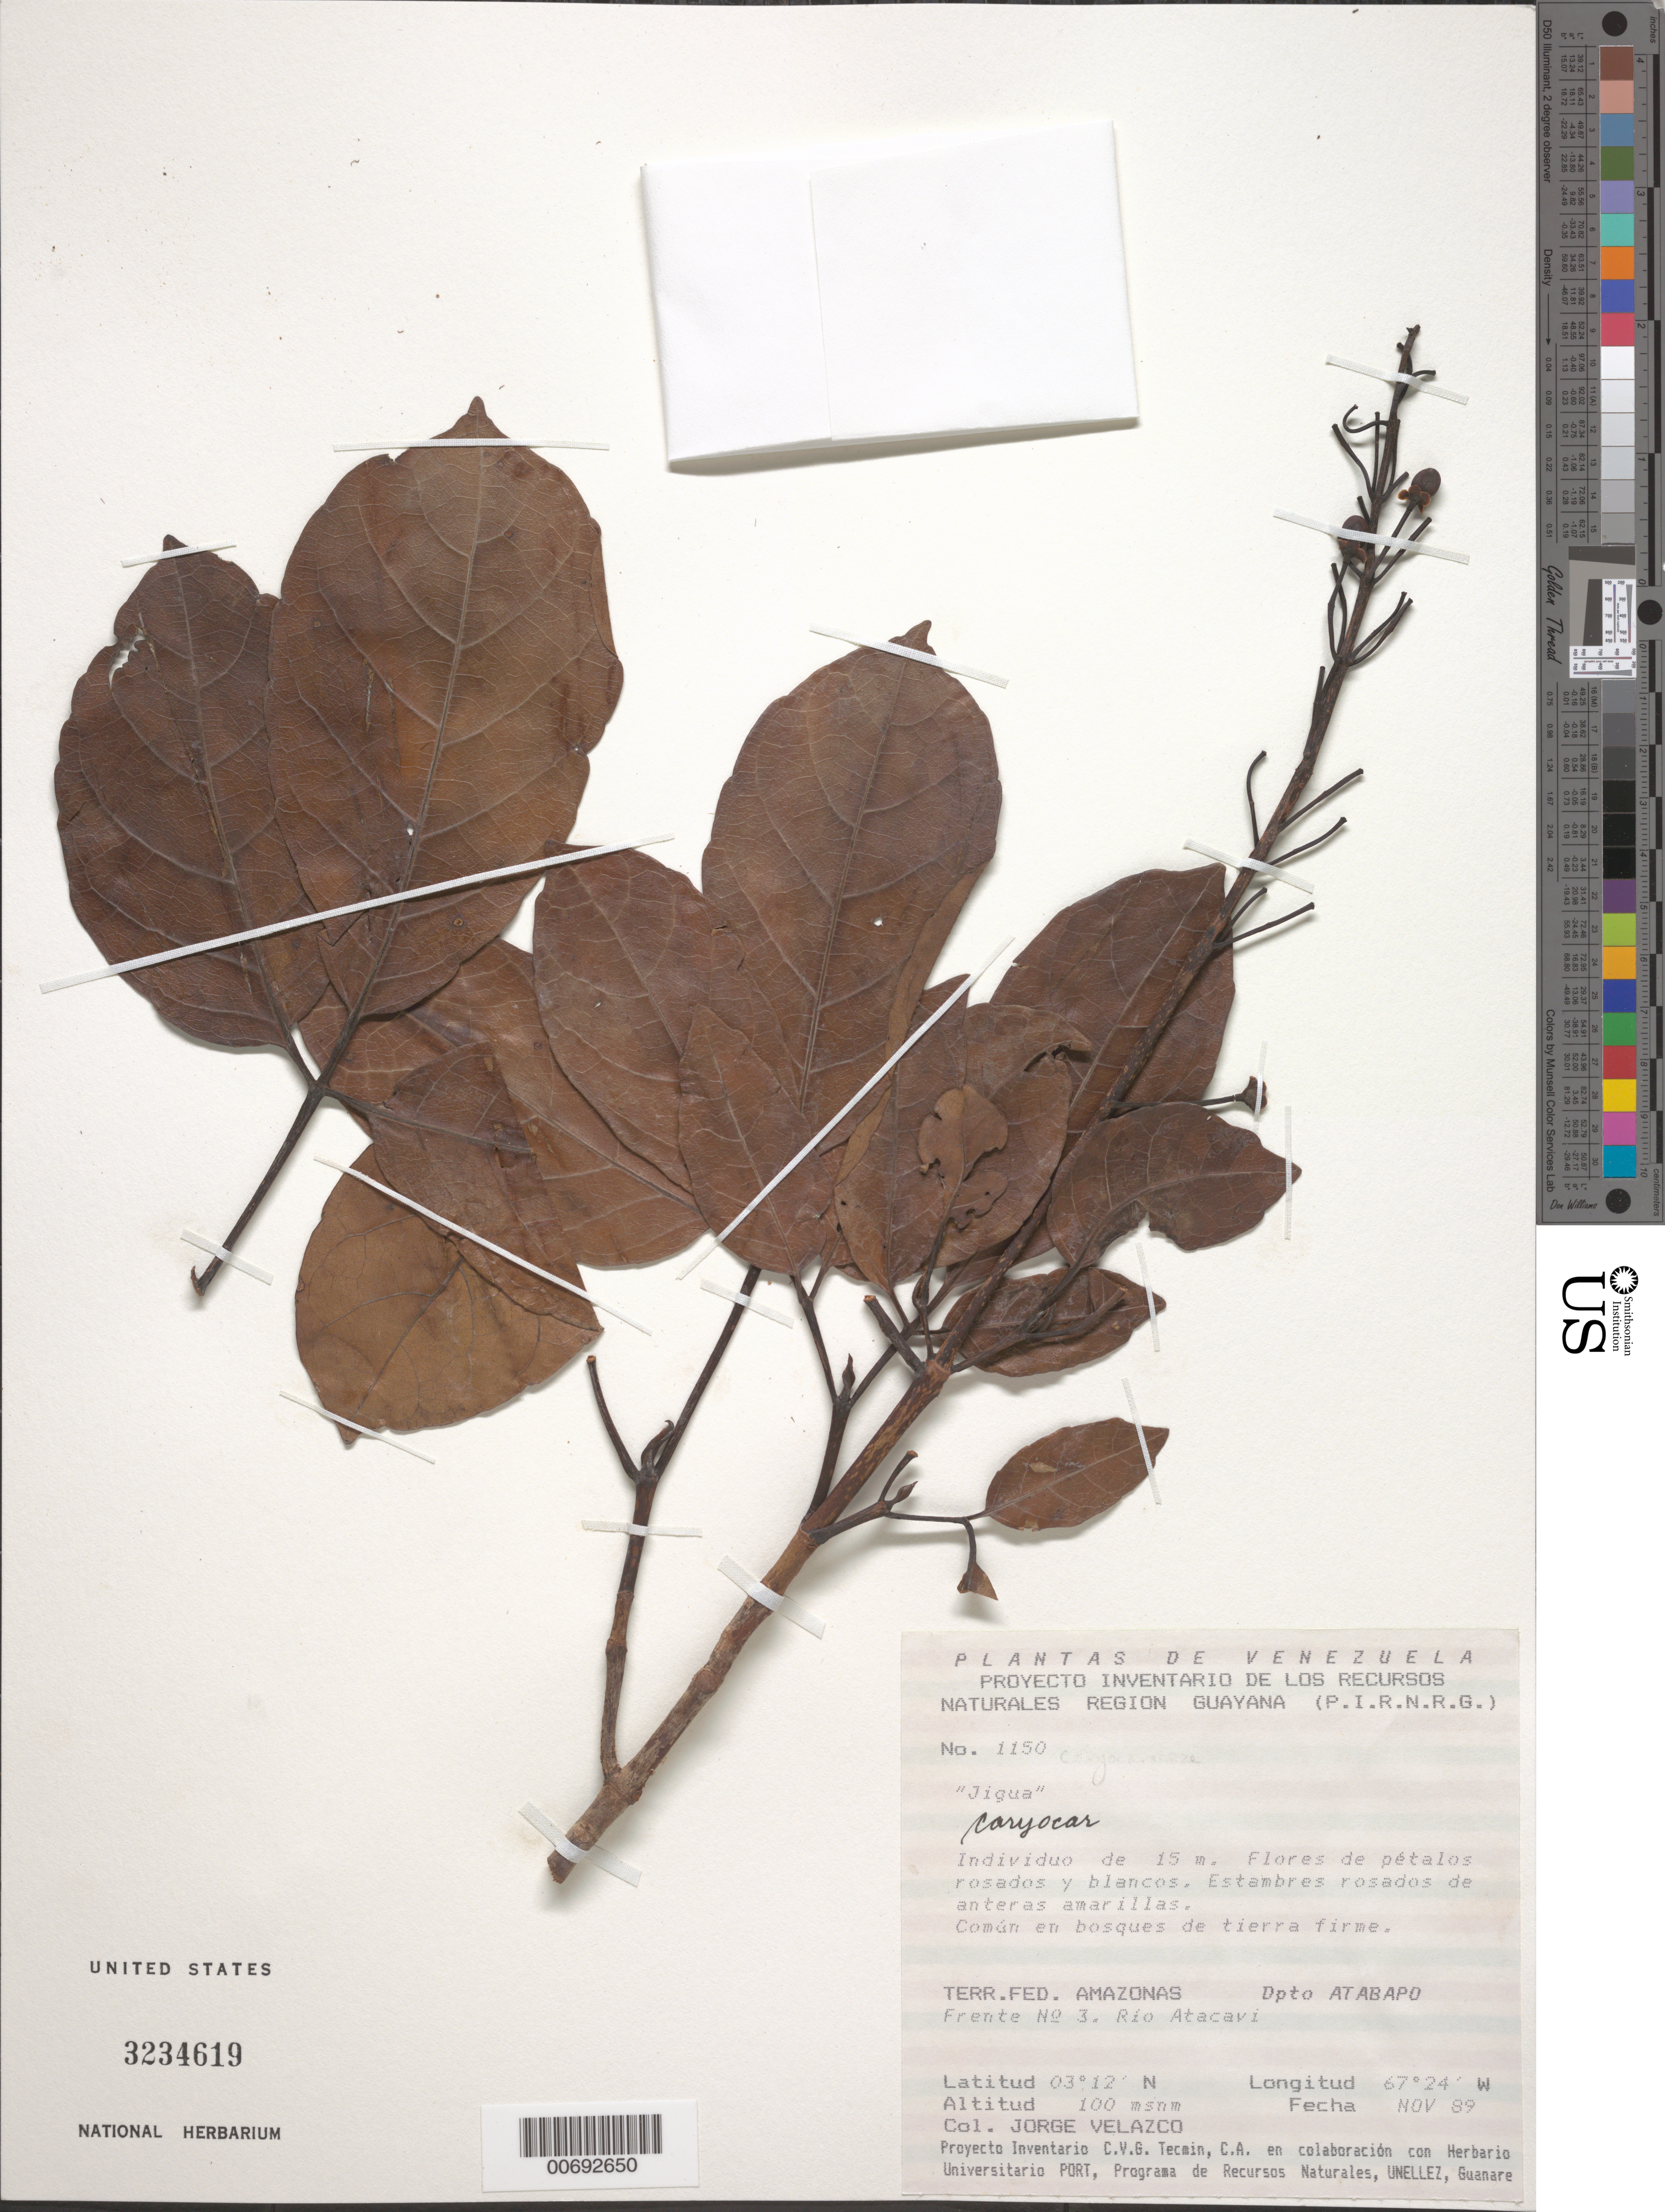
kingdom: Plantae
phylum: Tracheophyta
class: Magnoliopsida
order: Malpighiales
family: Caryocaraceae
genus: Caryocar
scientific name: Caryocar sp.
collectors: L. Delgado V.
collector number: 1150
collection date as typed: Nov-89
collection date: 1989-11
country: Venezuela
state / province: Amazonas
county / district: Atabapo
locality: Río Atacavi, Frente no. 3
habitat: Forest on terra firma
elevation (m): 100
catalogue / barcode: US 3234619